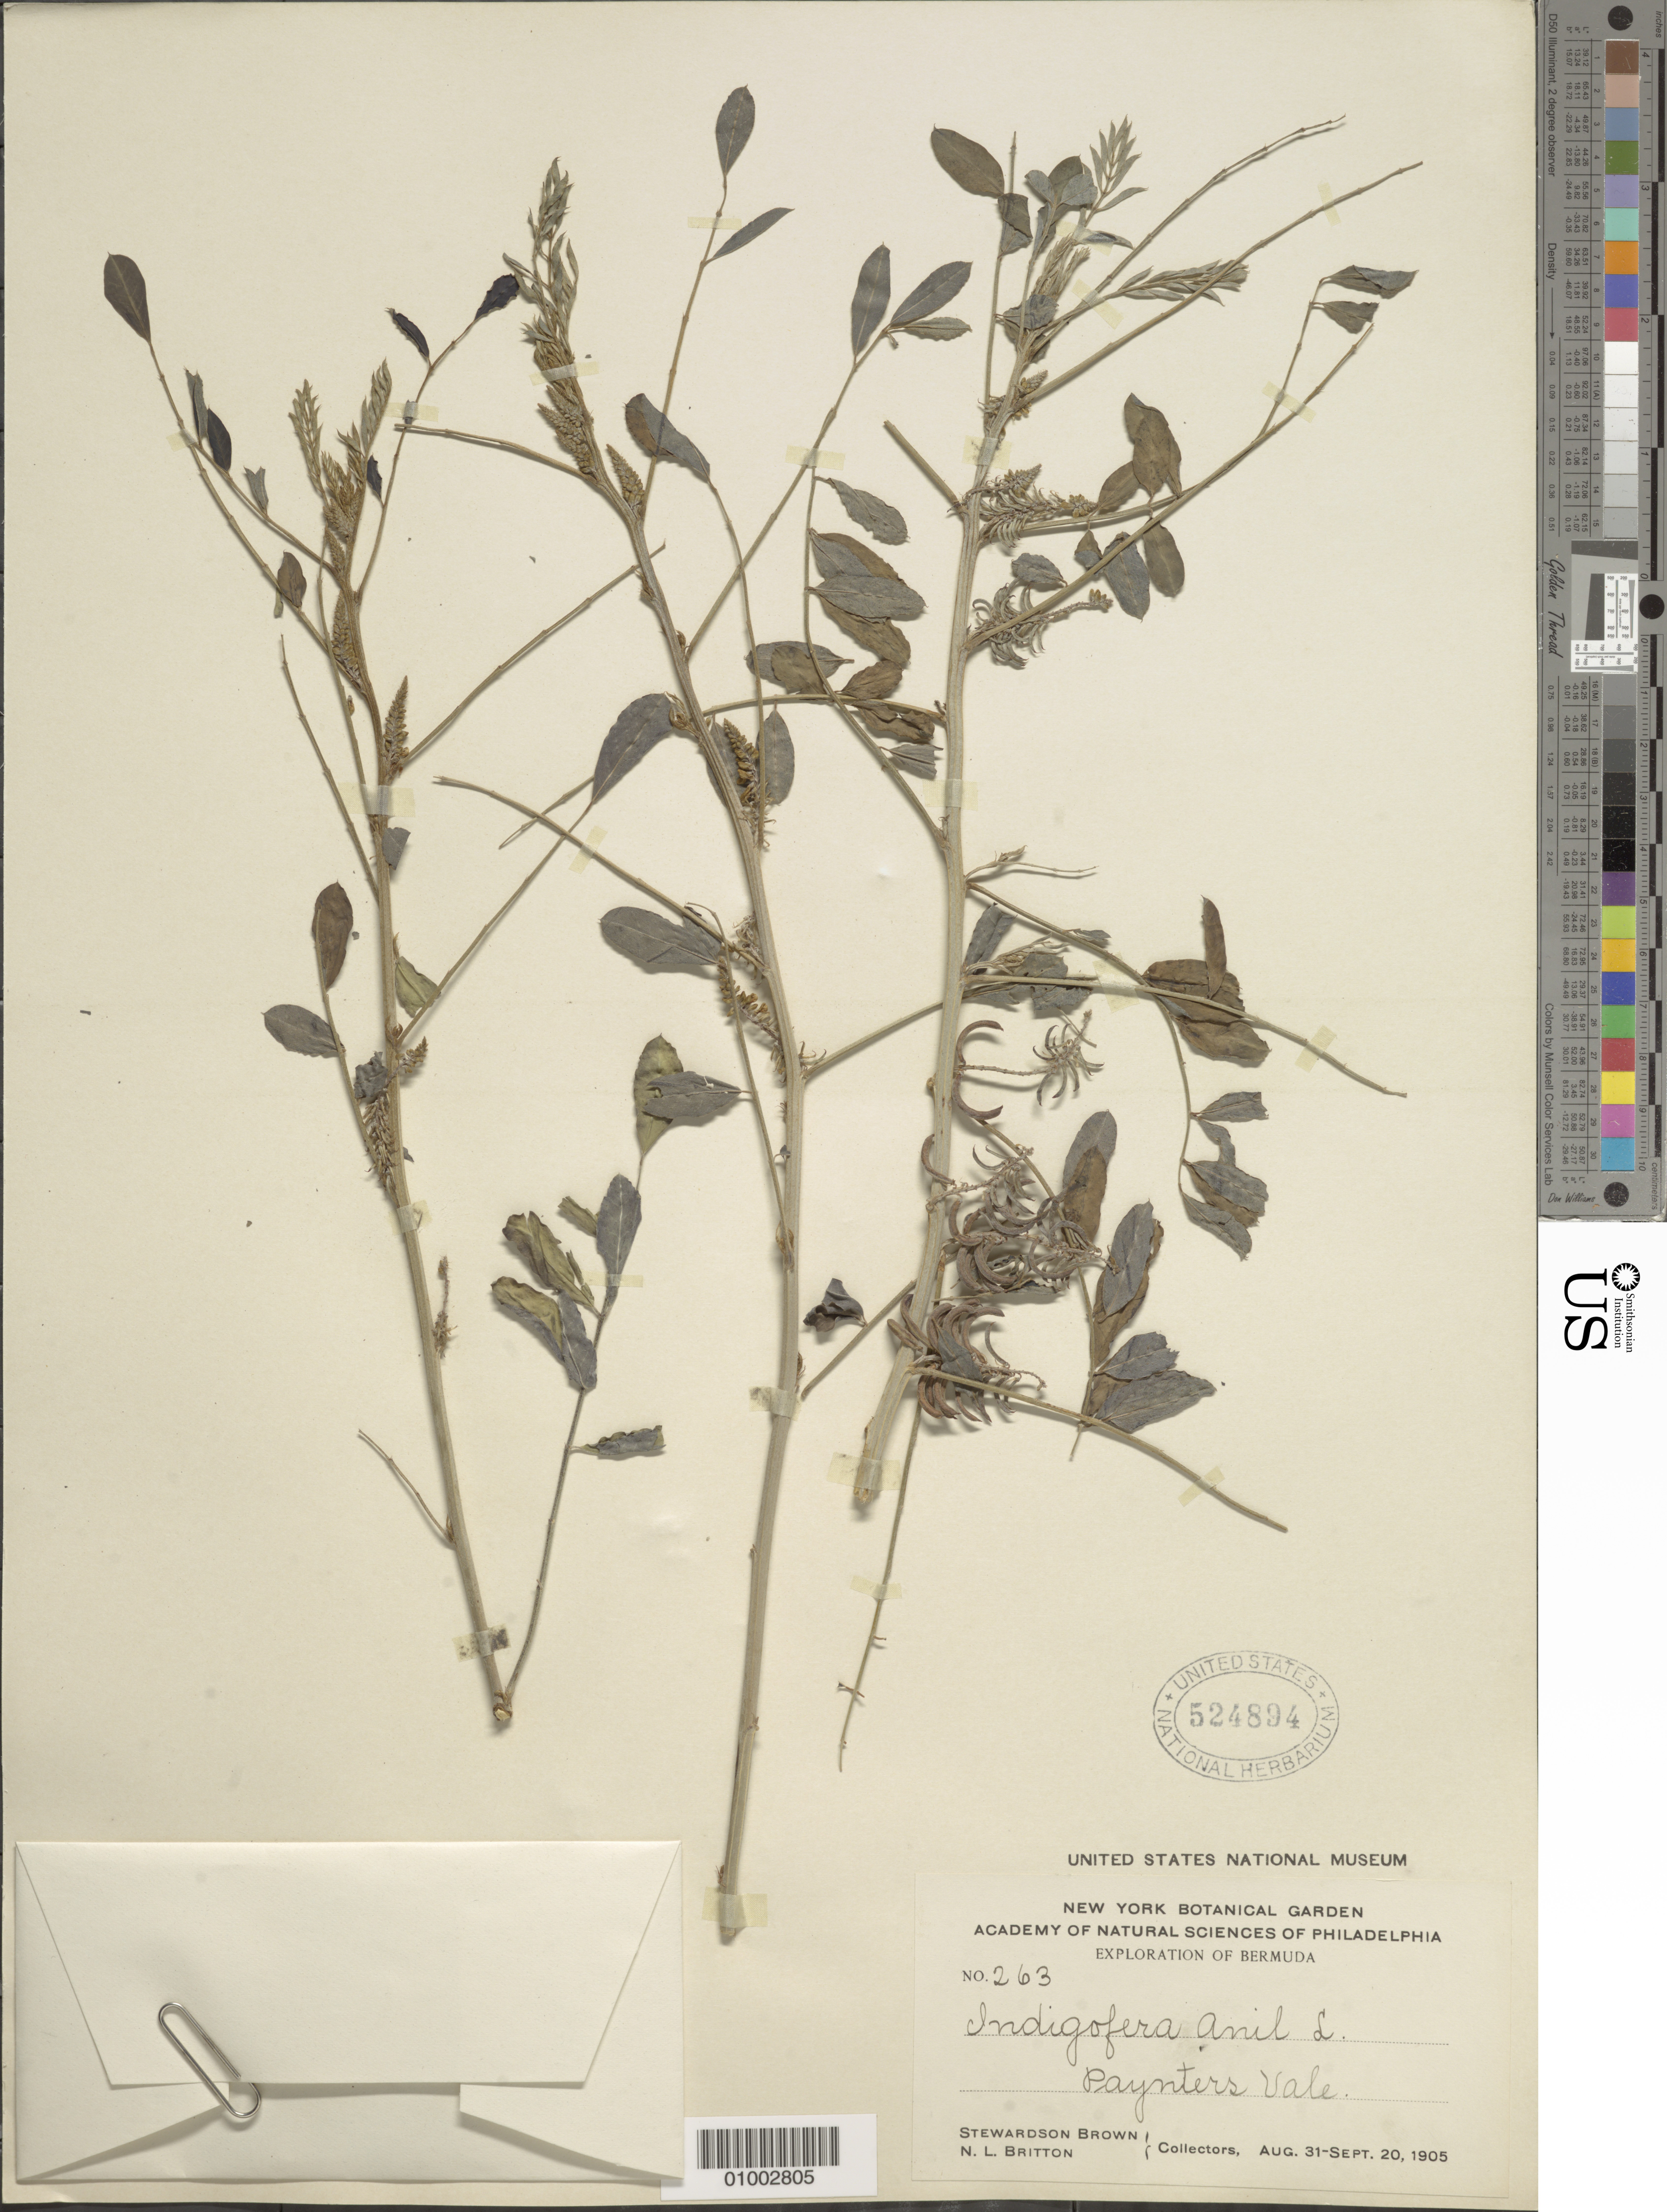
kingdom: Plantae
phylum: Tracheophyta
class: Magnoliopsida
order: Fabales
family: Fabaceae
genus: Indigofera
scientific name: Indigofera suffruticosa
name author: Mill.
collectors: S. Brown & N. Britton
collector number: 263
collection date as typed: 31 Aug 1905 to 20 Sep 1905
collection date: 1905-08-31/1905-09-20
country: Bermuda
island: Bermuda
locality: Paynter's Vale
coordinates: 0 N, 0 E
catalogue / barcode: US 524894